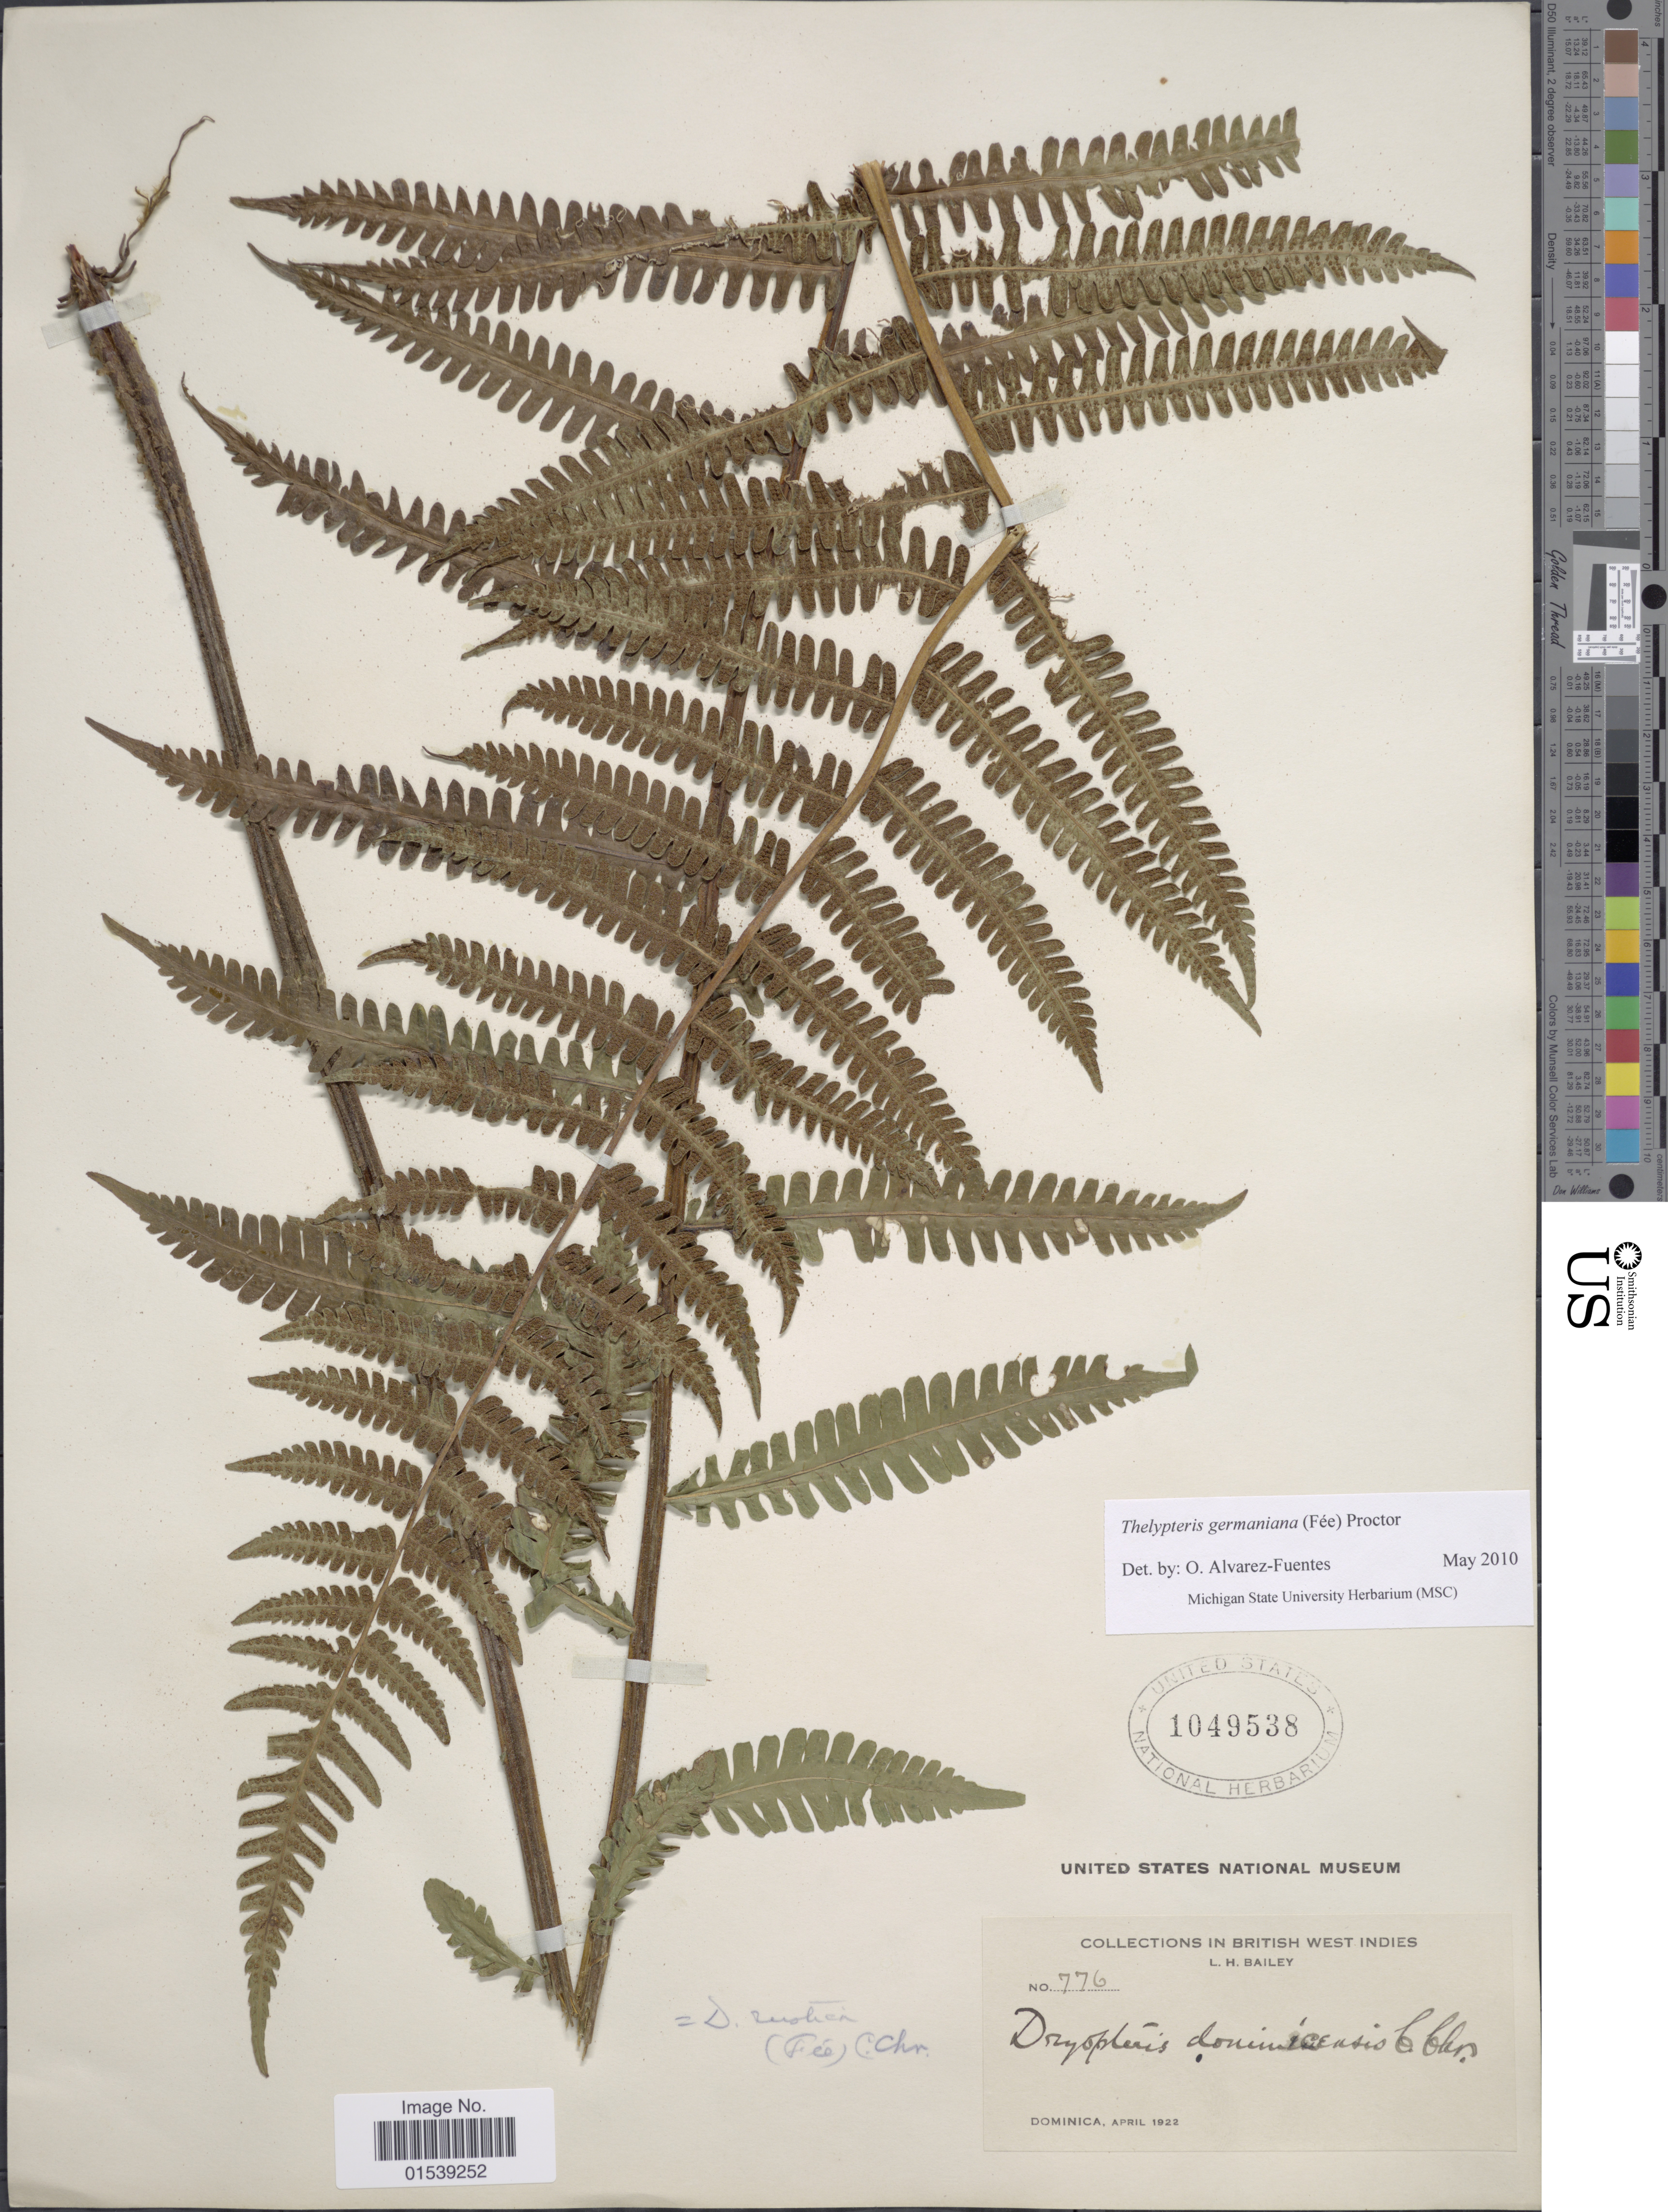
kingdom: Plantae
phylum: Tracheophyta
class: Polypodiopsida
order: Polypodiales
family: Thelypteridaceae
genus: Amauropelta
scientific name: Amauropelta germaniana (Fée) comb. nov., ined. 2015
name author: (Fée)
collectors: L. H. Bailey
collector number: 776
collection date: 1922-04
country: Dominica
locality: British West Indies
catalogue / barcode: US 1049538